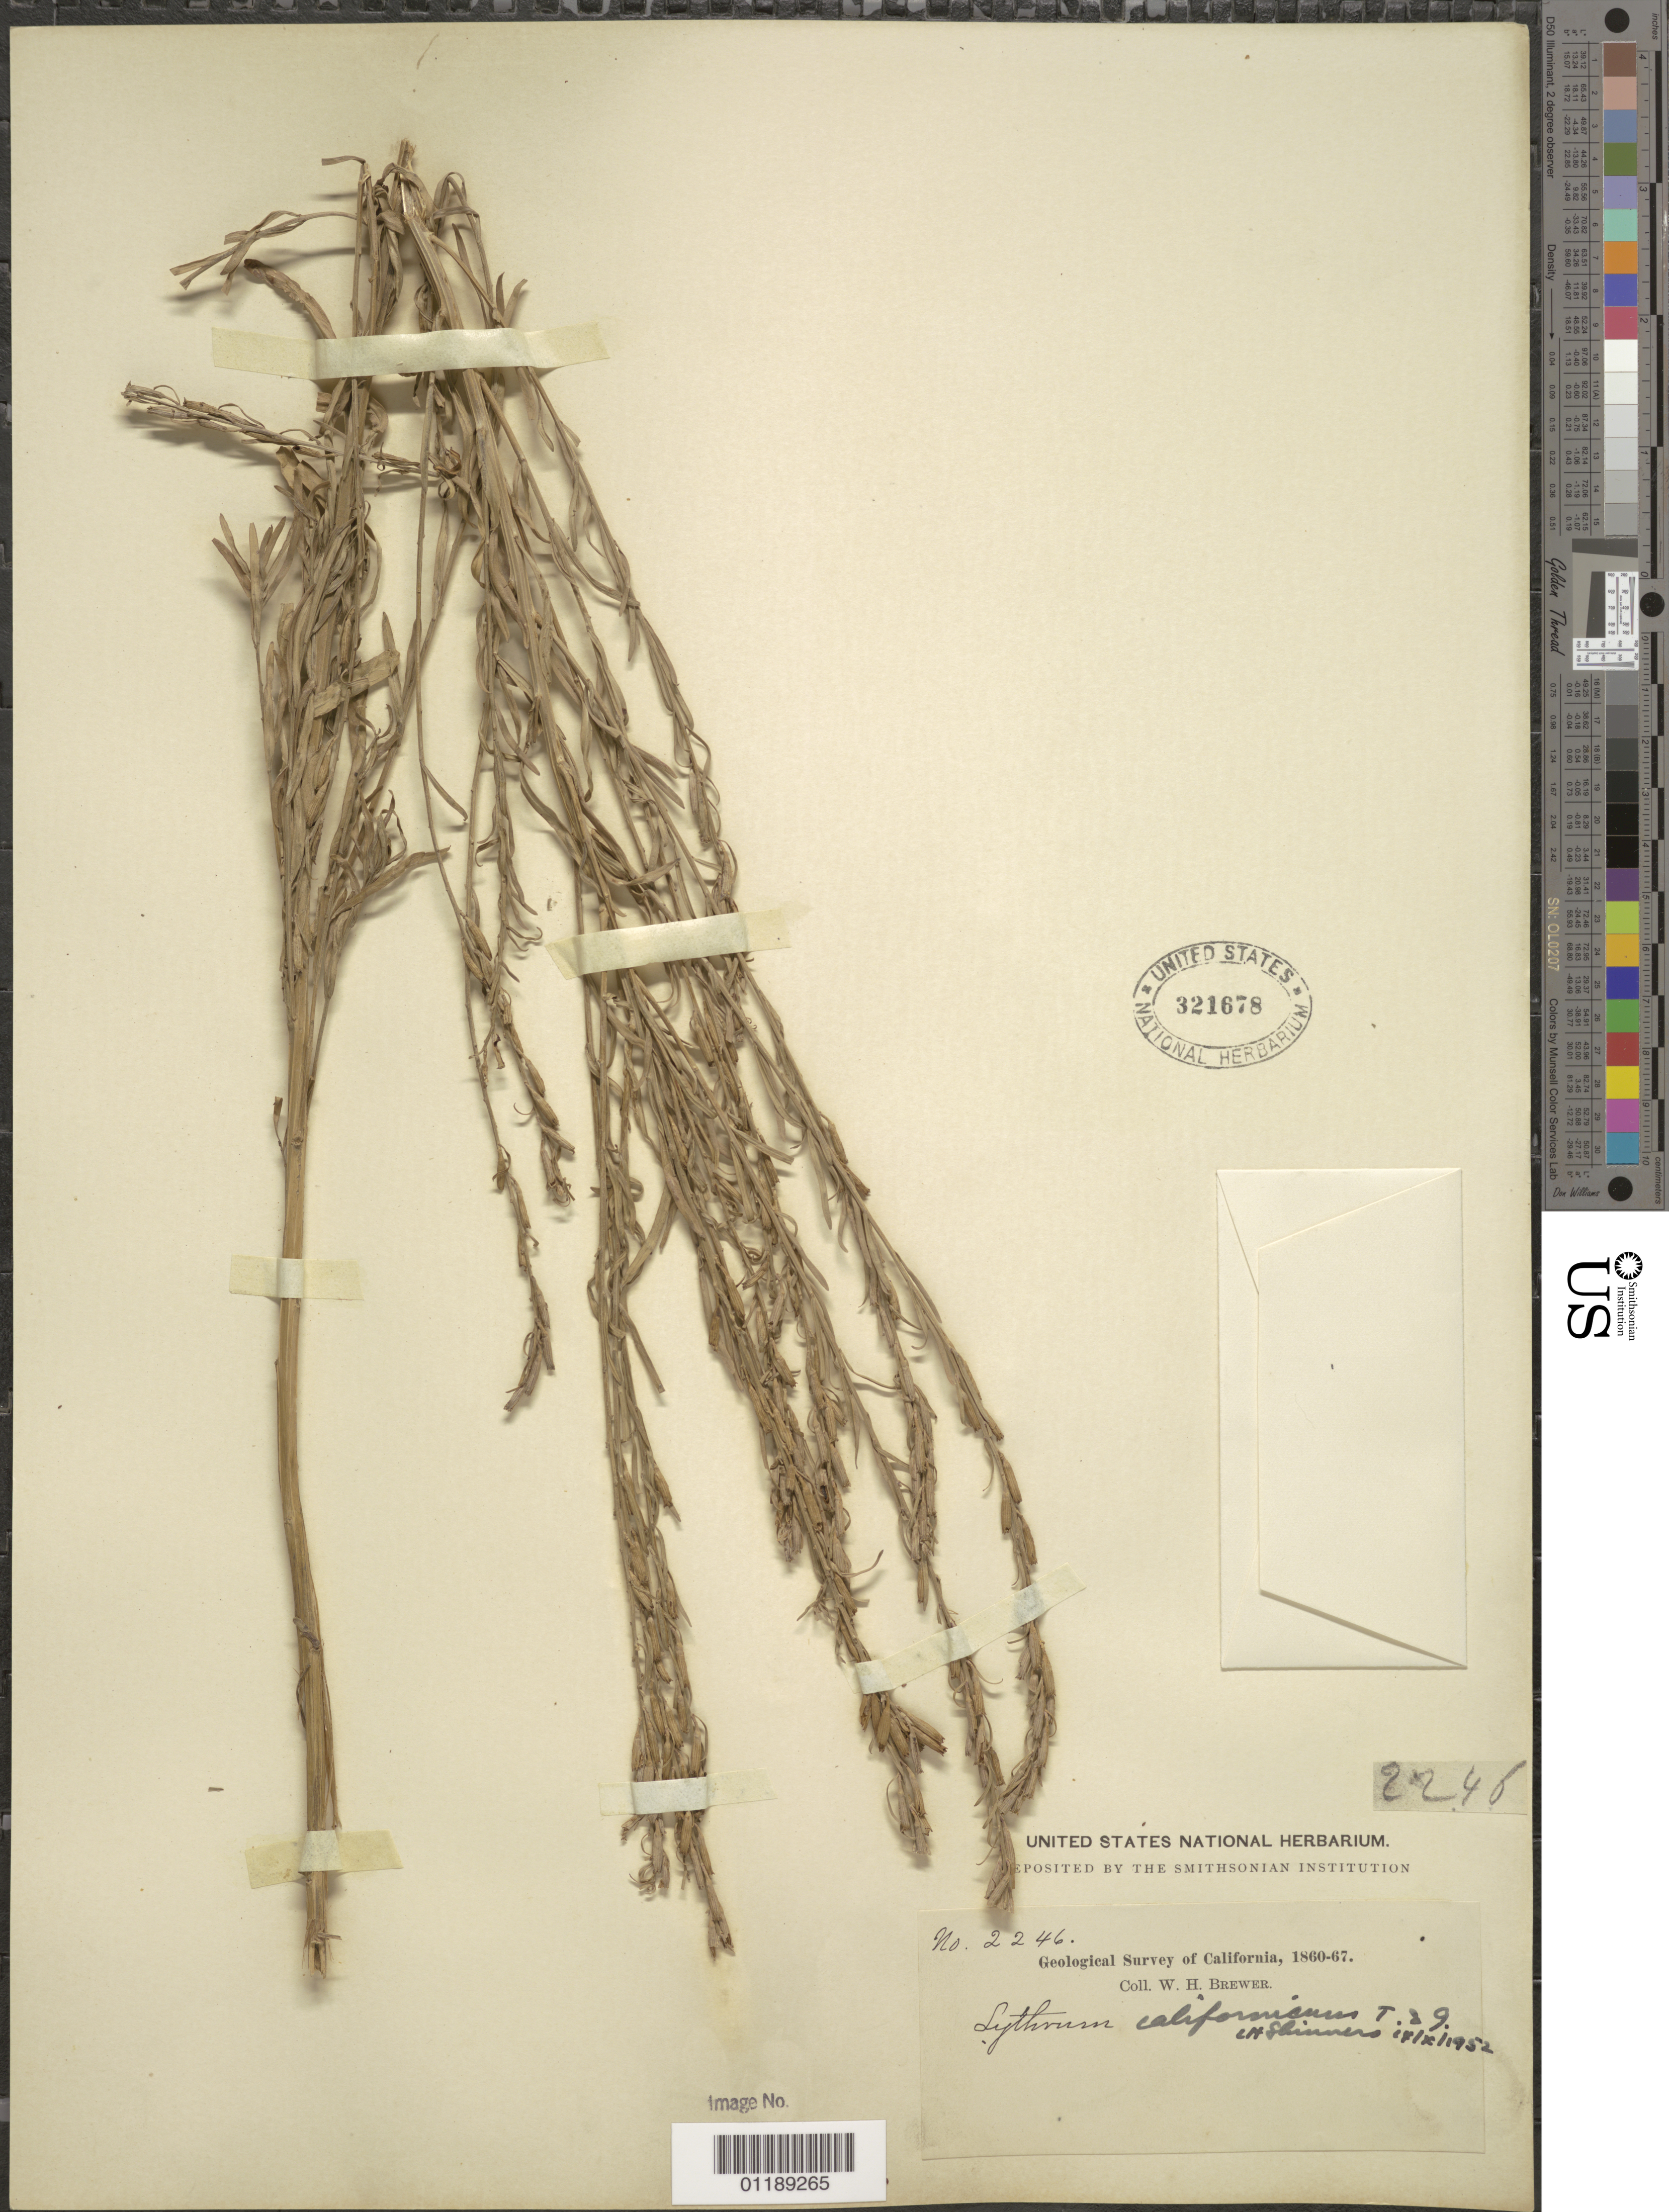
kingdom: Plantae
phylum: Tracheophyta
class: Magnoliopsida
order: Myrtales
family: Lythraceae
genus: Lythrum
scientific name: Lythrum californicum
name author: Torr. & A. Gray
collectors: W. H. Brewer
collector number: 2246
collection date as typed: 1860 to -- --- 1867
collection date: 1860/1867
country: United States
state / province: California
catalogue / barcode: US 321678